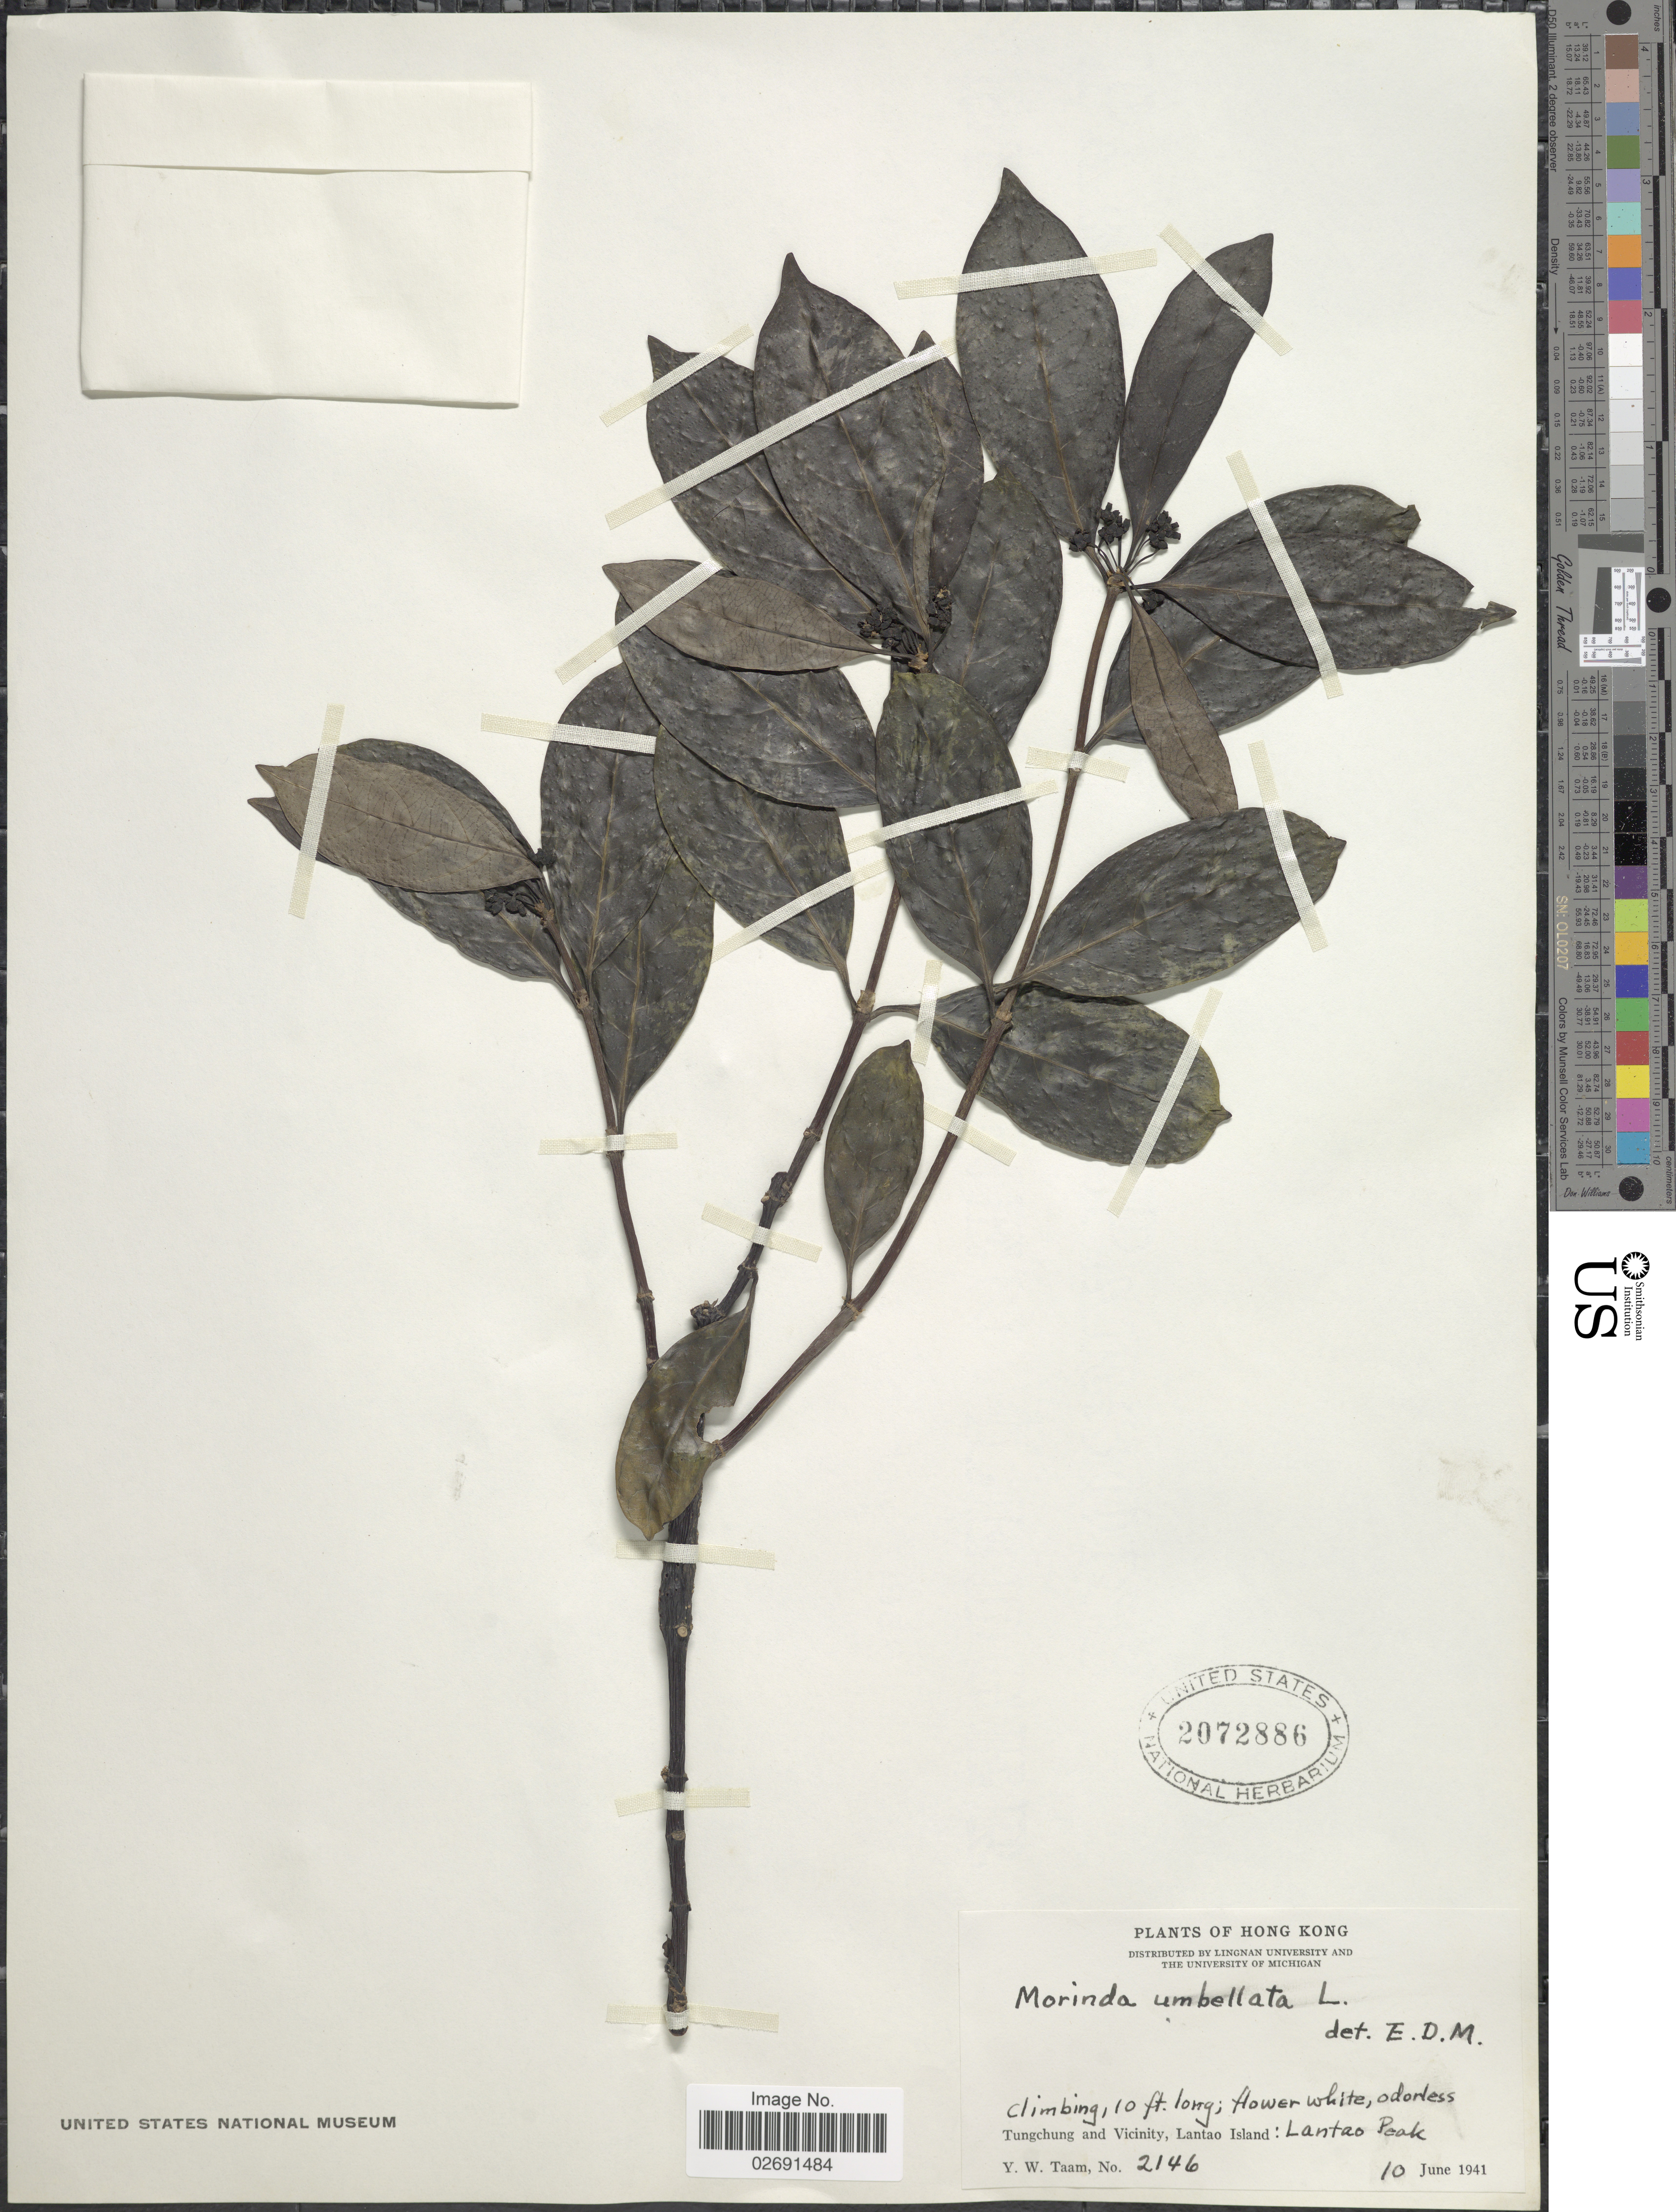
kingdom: Plantae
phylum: Tracheophyta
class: Magnoliopsida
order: Gentianales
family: Rubiaceae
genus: Gynochthodes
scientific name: Gynochthodes umbellata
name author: (L.) Razafim. & B. Bremer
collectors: Y. W. Taam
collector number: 2146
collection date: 1941-06-10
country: China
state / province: Hong Kong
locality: Tungchung and Vicinity, Lantao Island: Lantao Peak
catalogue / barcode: US 2072886